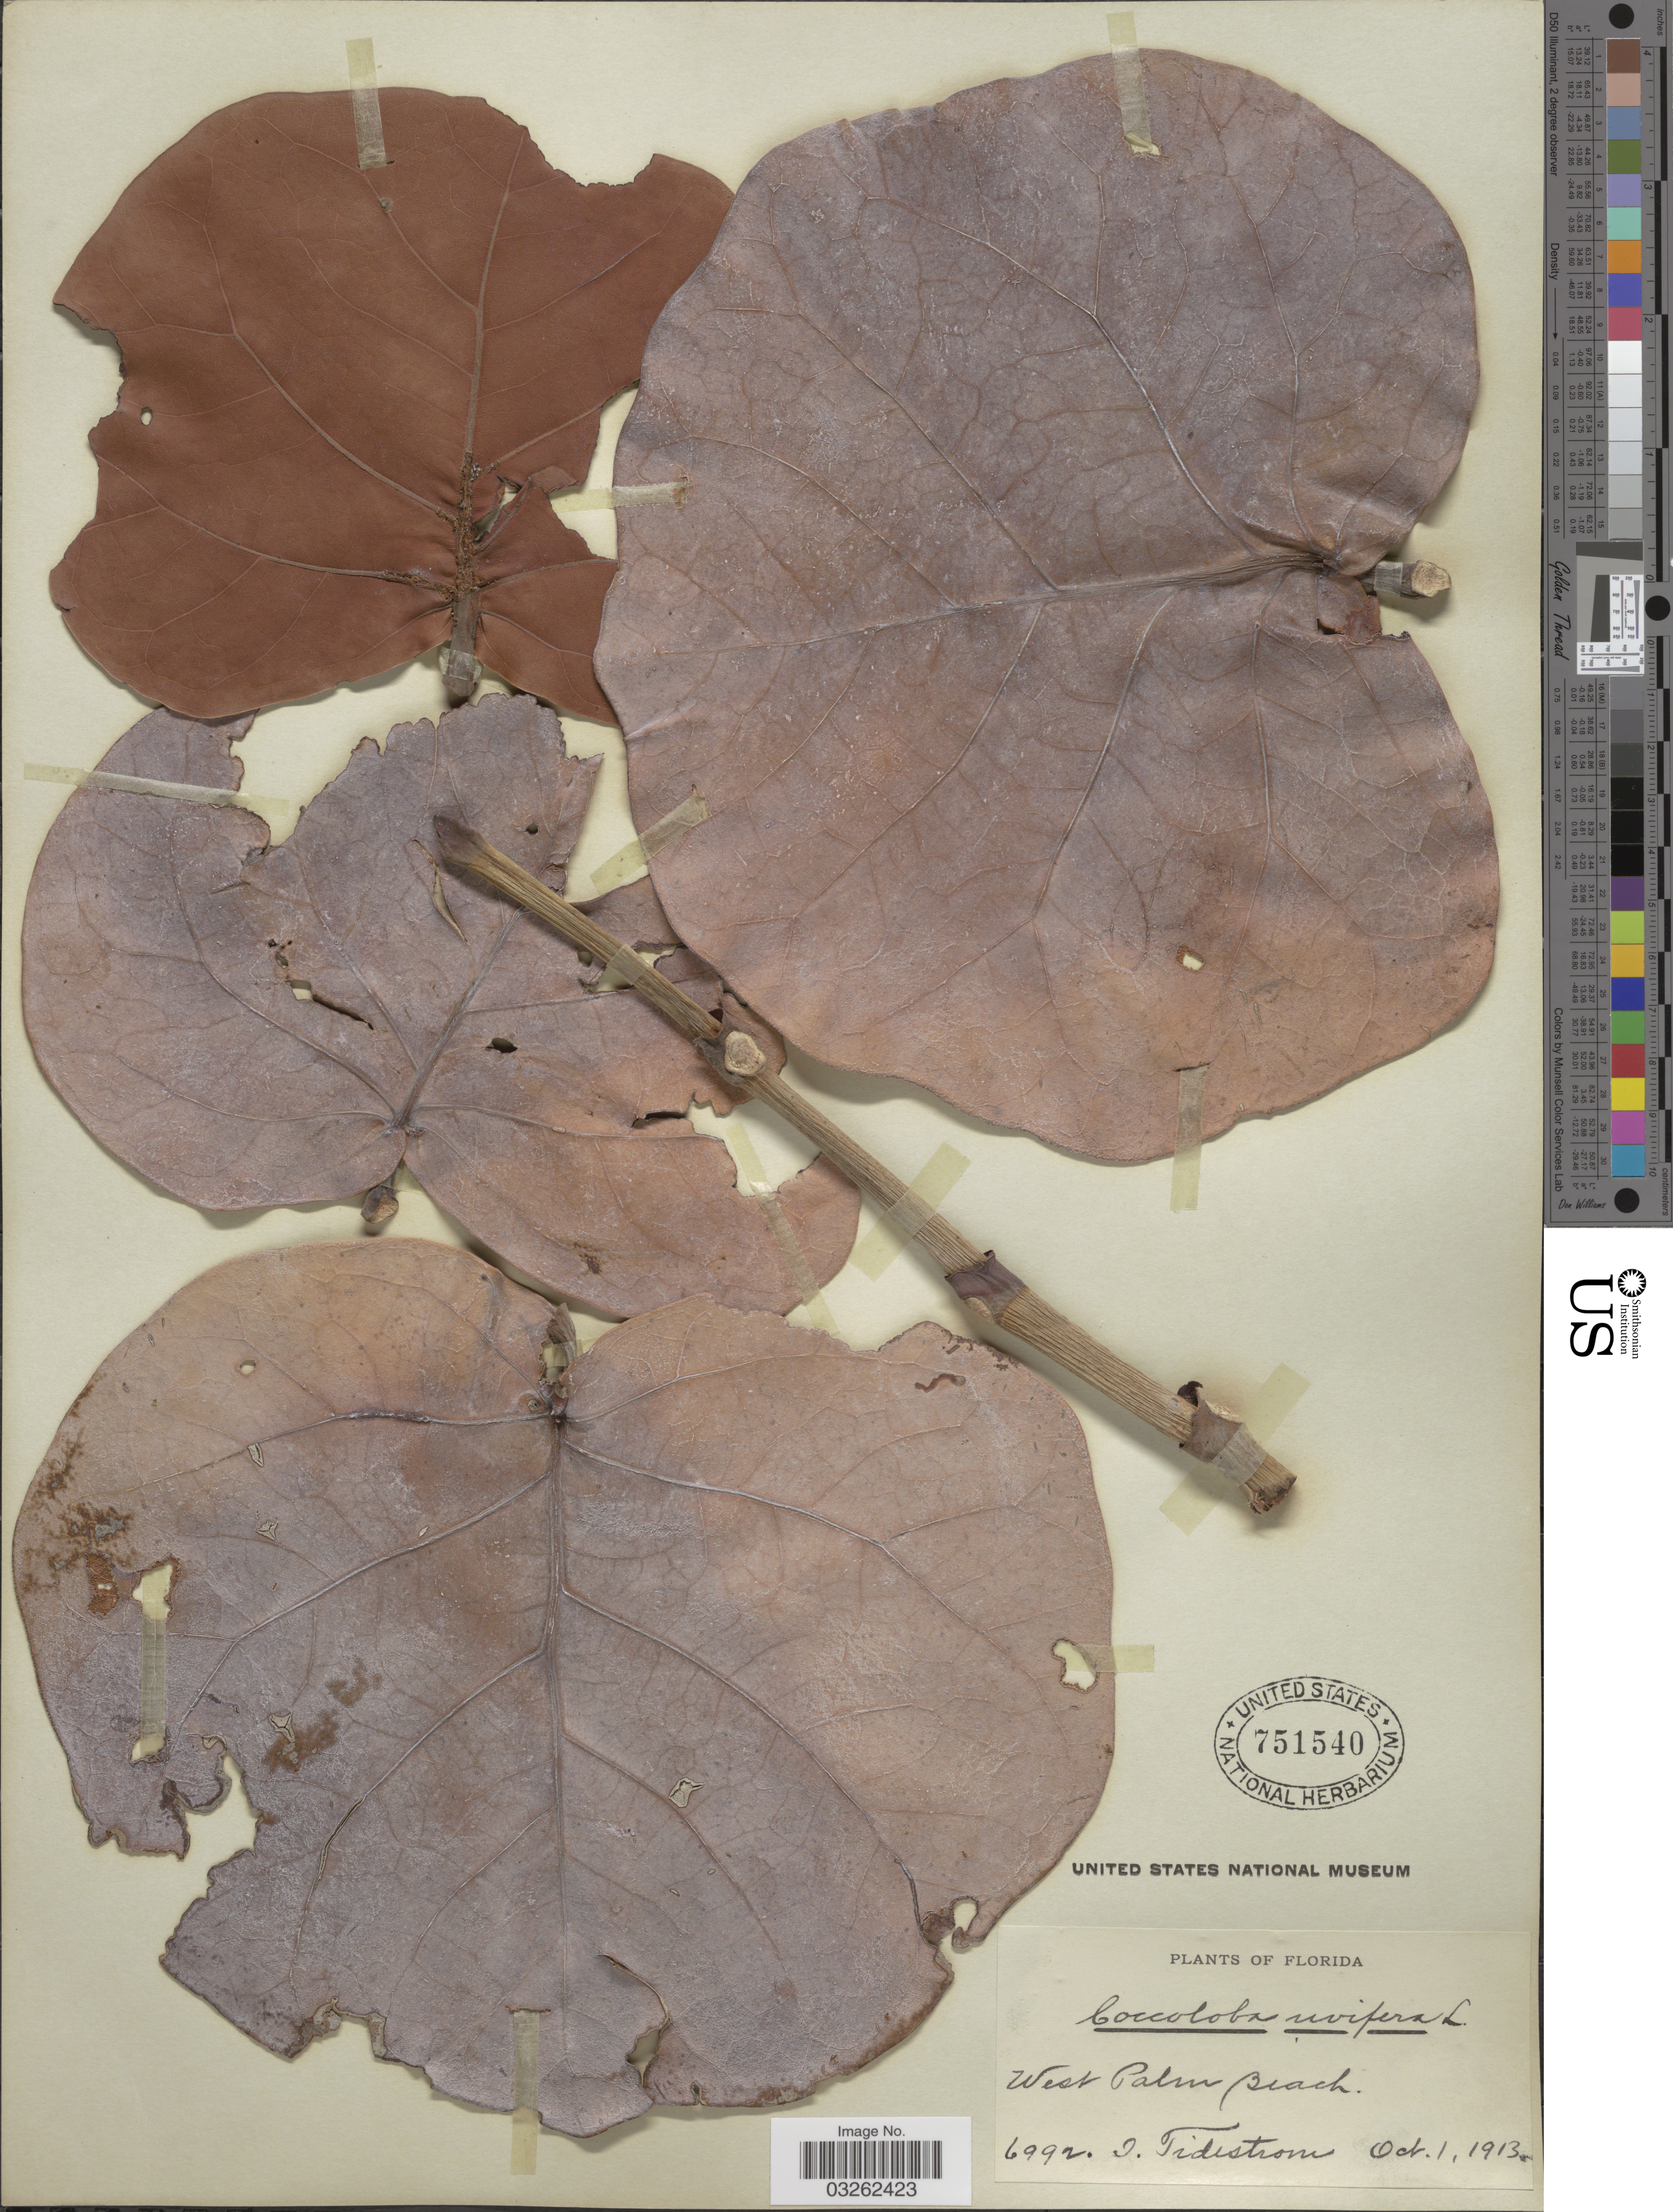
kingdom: Plantae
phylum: Tracheophyta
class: Magnoliopsida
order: Caryophyllales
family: Polygonaceae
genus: Coccoloba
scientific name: Coccoloba uvifera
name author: L.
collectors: I. F. Tidestrom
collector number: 6992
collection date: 1913-10-01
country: United States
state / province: Florida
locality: West Palm Beach.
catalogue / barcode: US 751540